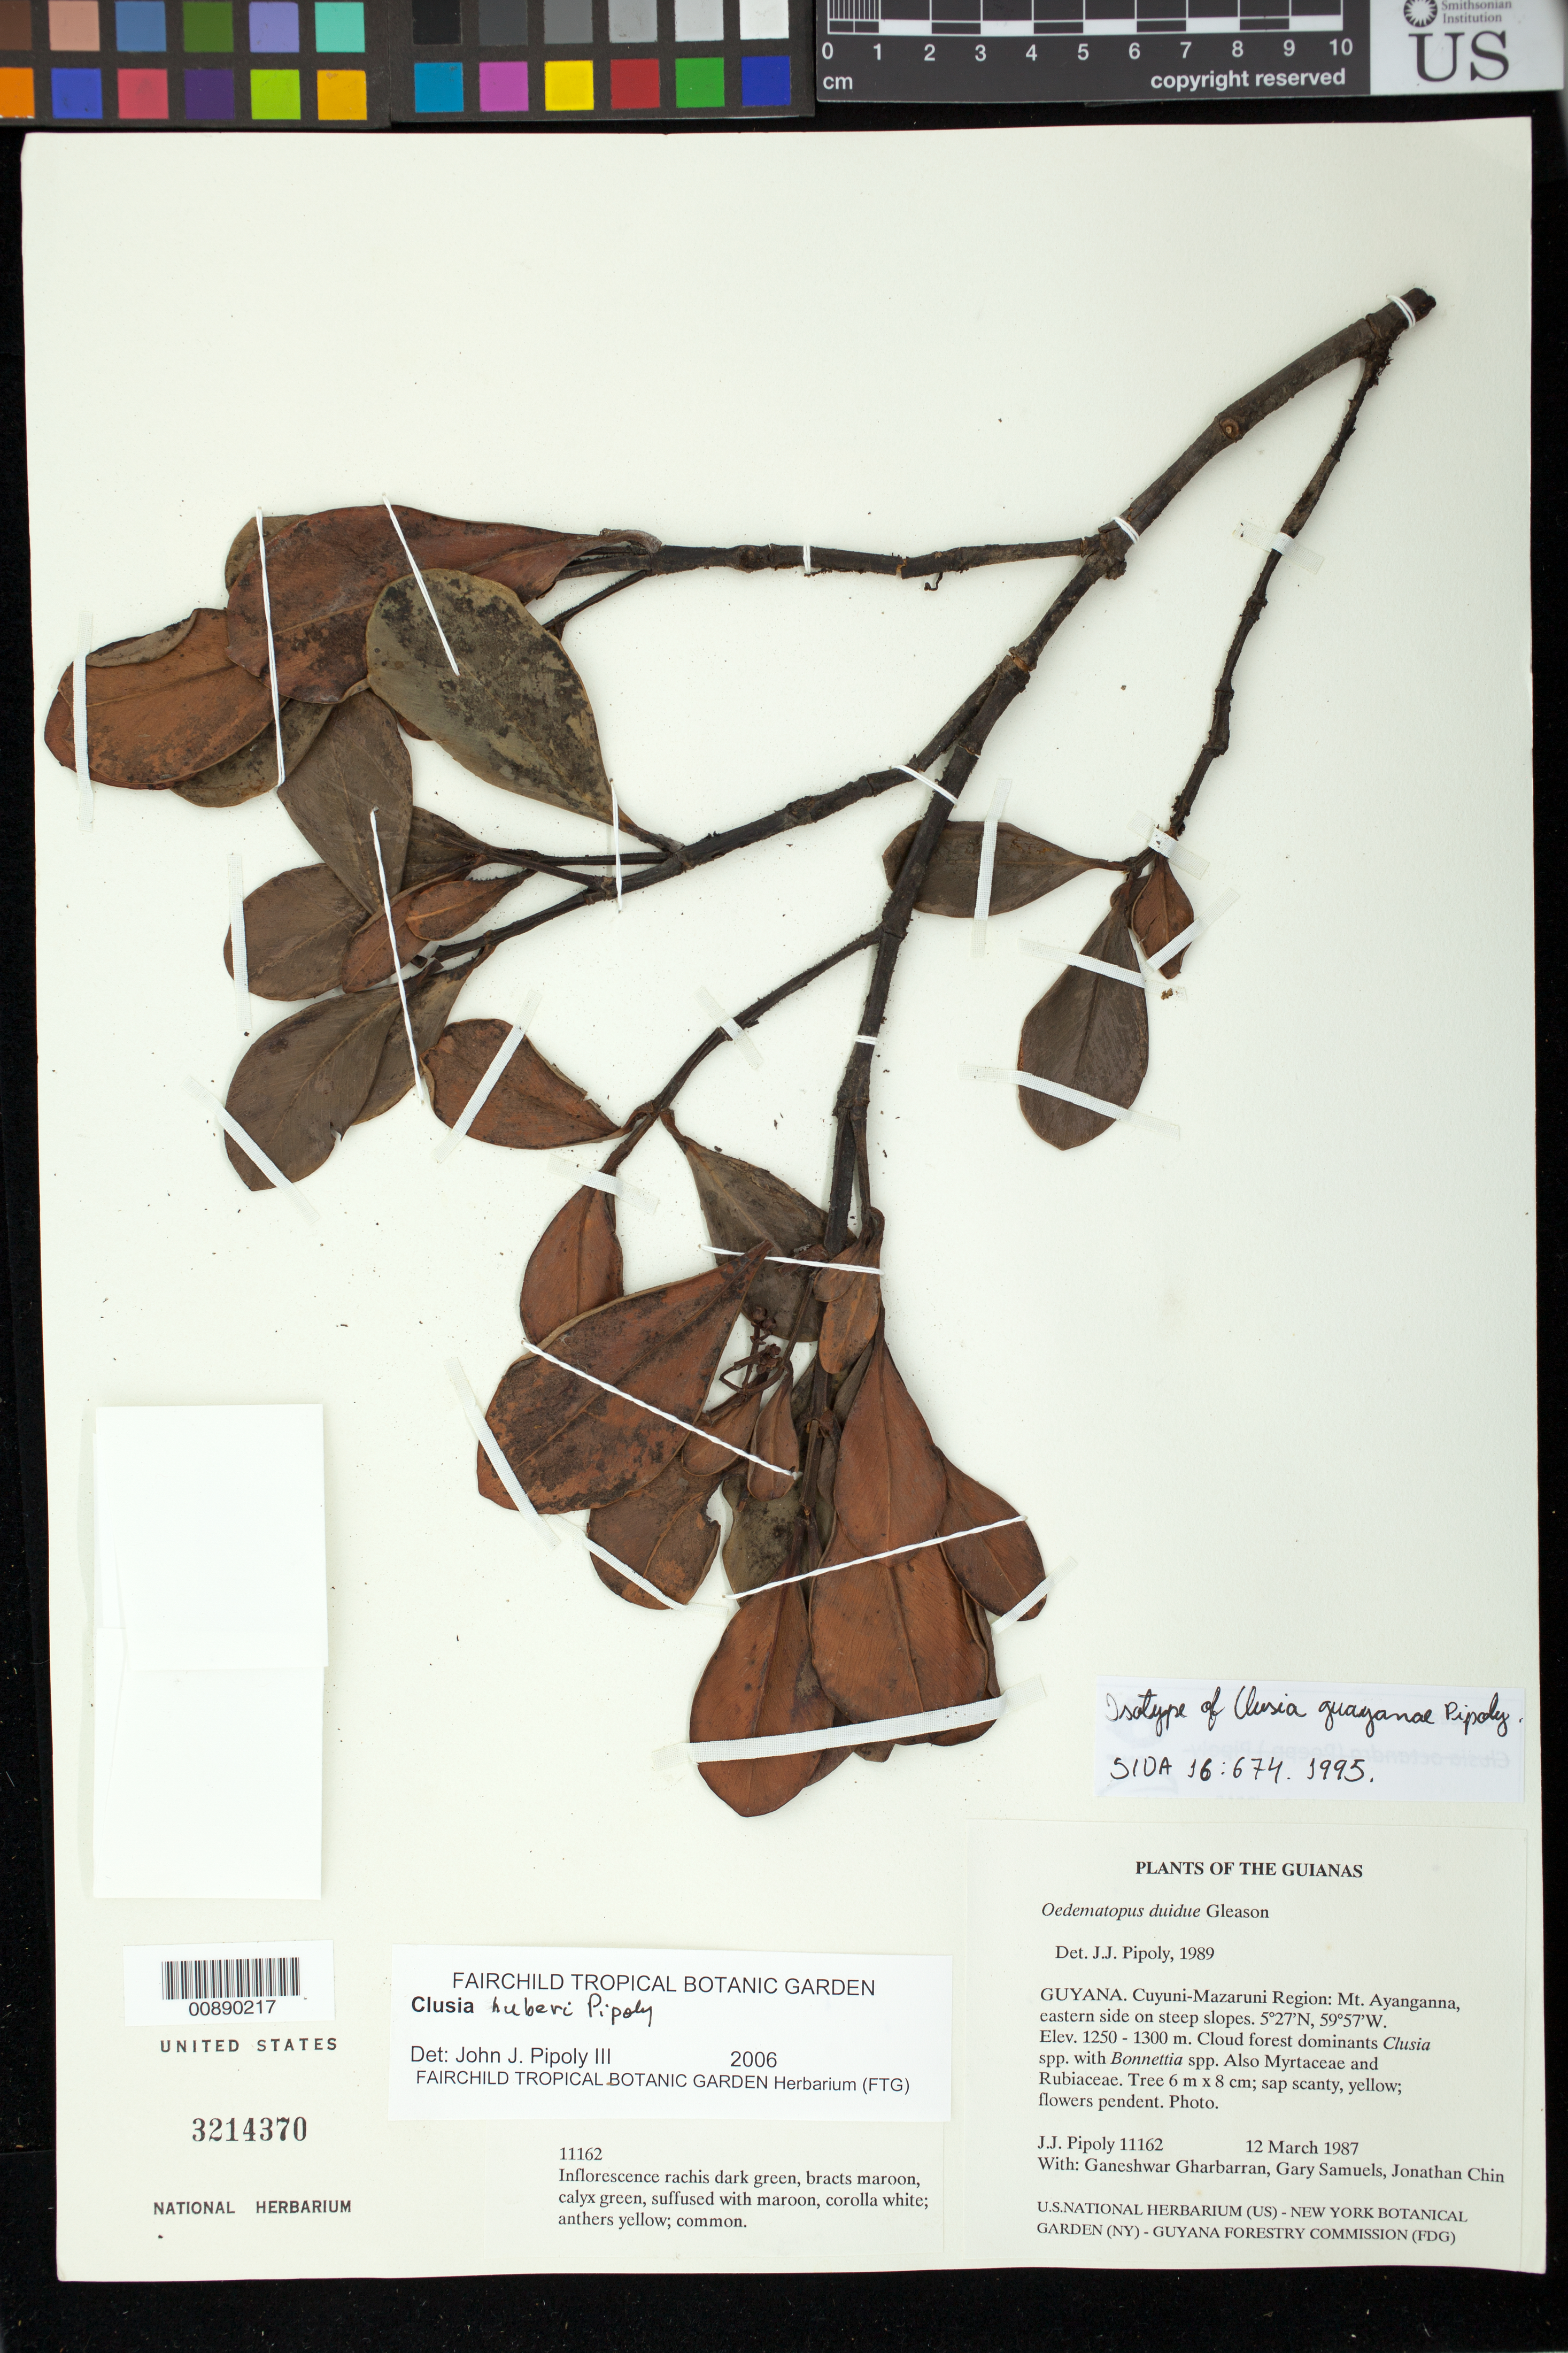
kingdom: Plantae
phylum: Tracheophyta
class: Magnoliopsida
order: Malpighiales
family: Clusiaceae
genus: Clusia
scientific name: Clusia guayanae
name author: Pipoly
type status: Isotype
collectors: J. J. Pipoly, G. Gharbarran, G. Samuels & J. Chin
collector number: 11162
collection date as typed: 12 March 1987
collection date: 1987-03-12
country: Guyana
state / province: Cuyuni-Mazaruni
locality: Mt. Ayanganna, eastern side on steep slopes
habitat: Cloud forest dominants Clusia spp. with Bonnetia spp. Also Myrtaceae and Rubiaceae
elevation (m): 1250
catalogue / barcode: US 3214370